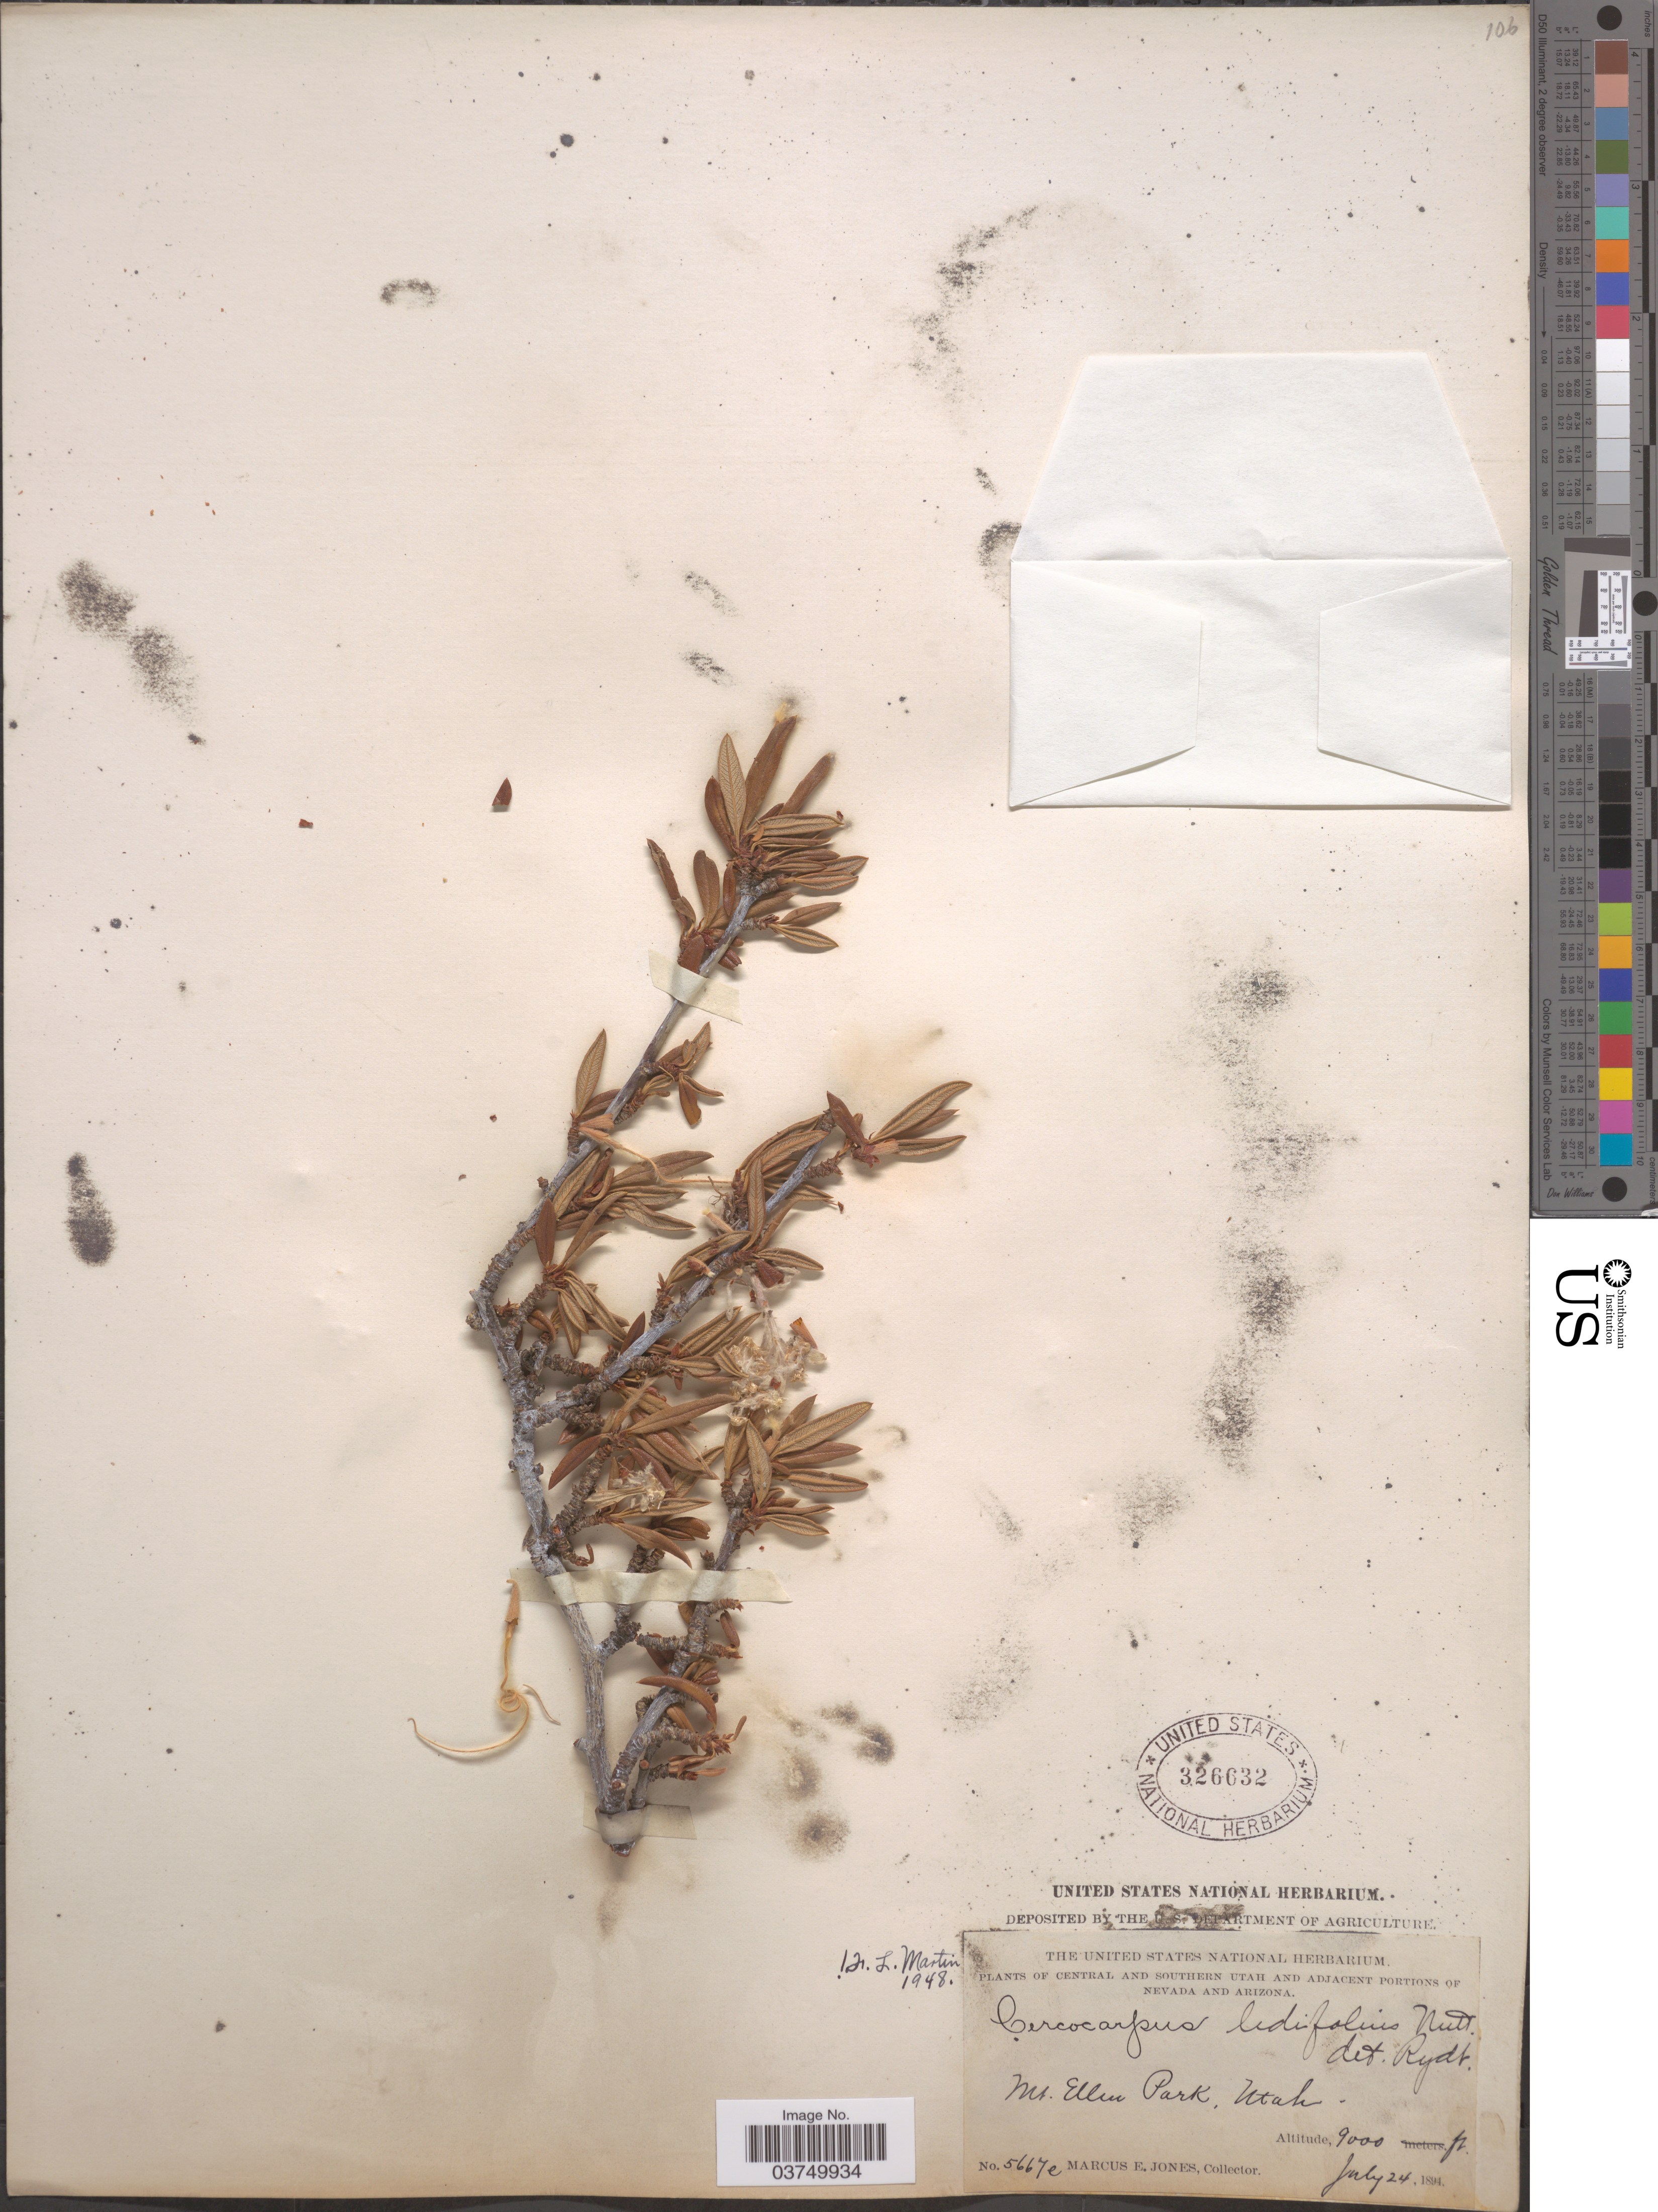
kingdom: Plantae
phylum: Tracheophyta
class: Magnoliopsida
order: Rosales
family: Rosaceae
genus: Cercocarpus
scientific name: Cercocarpus ledifolius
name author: Nutt.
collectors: M. E. Jones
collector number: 5667e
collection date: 1894-07-24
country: United States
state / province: Utah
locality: Central and Southern Utah. Mt. Ellen Park.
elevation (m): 2743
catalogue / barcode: US 326632